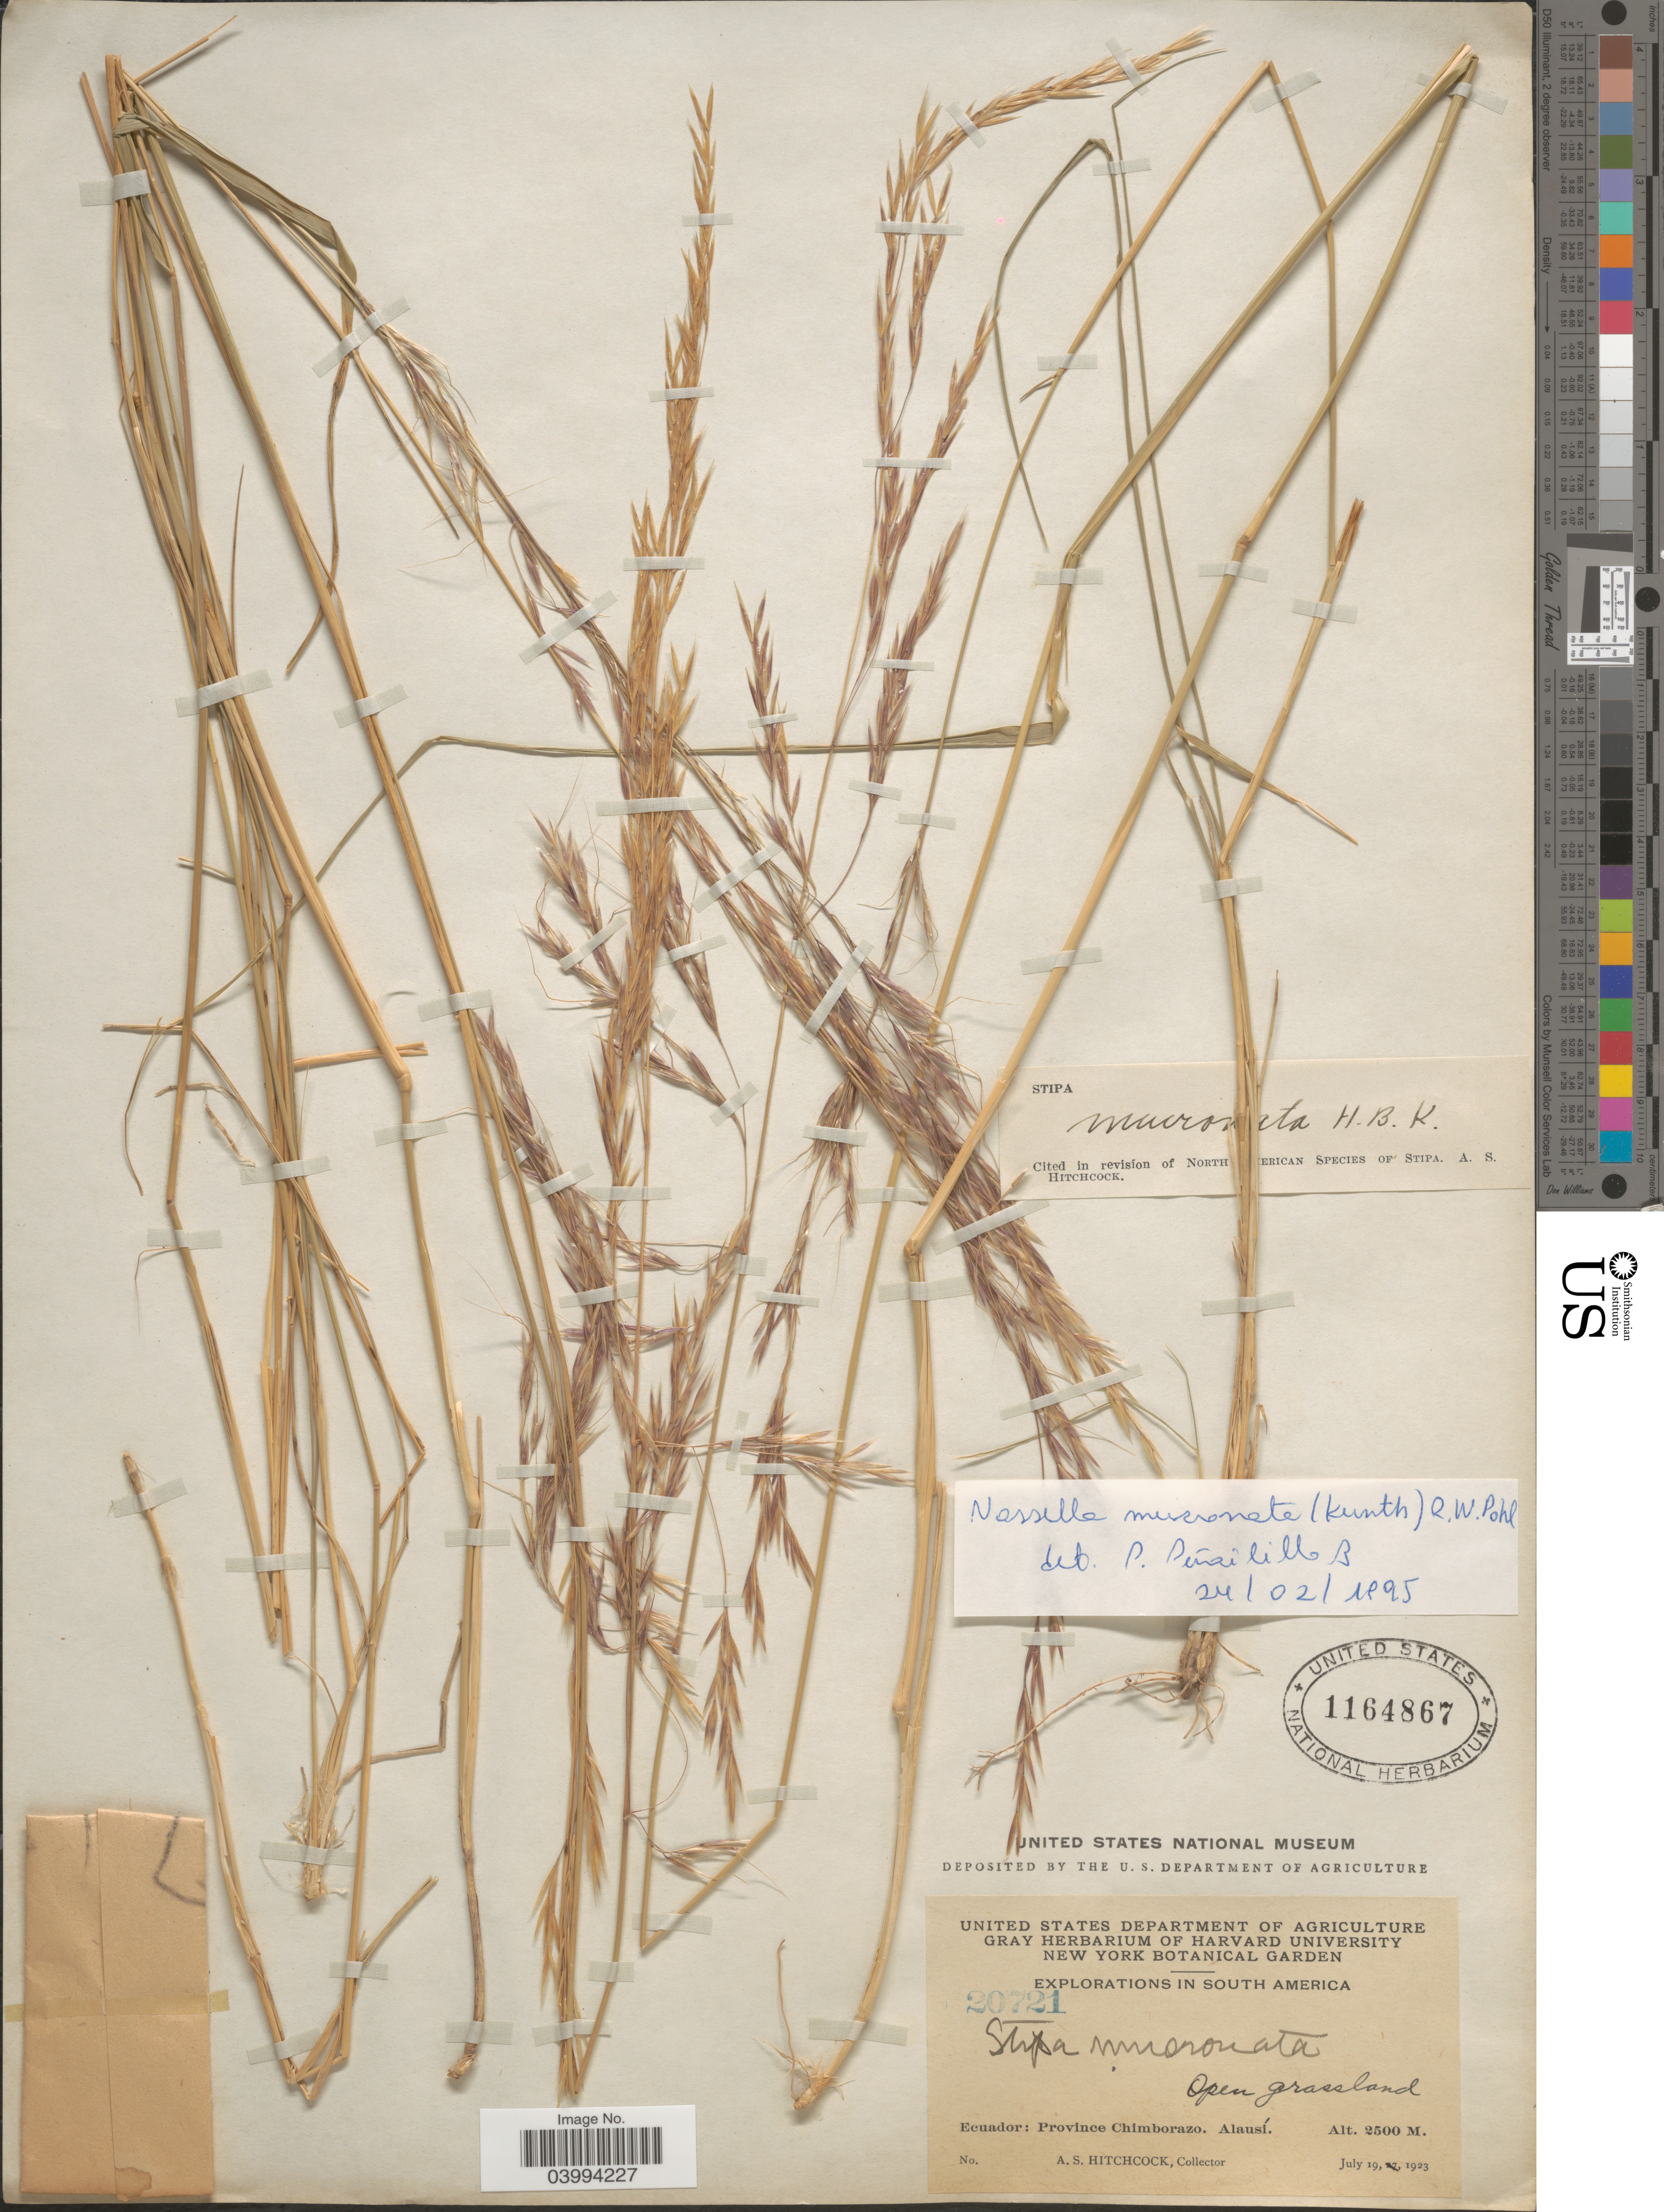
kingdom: Plantae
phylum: Tracheophyta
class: Liliopsida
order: Poales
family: Poaceae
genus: Nassella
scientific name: Nassella mucronata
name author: (Kunth) R.W. Pohl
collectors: A. S. Hitchcock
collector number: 20721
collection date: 1923-07-19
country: Ecuador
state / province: Chimborazo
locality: Alausí.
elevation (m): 2500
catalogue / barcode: US 1164867